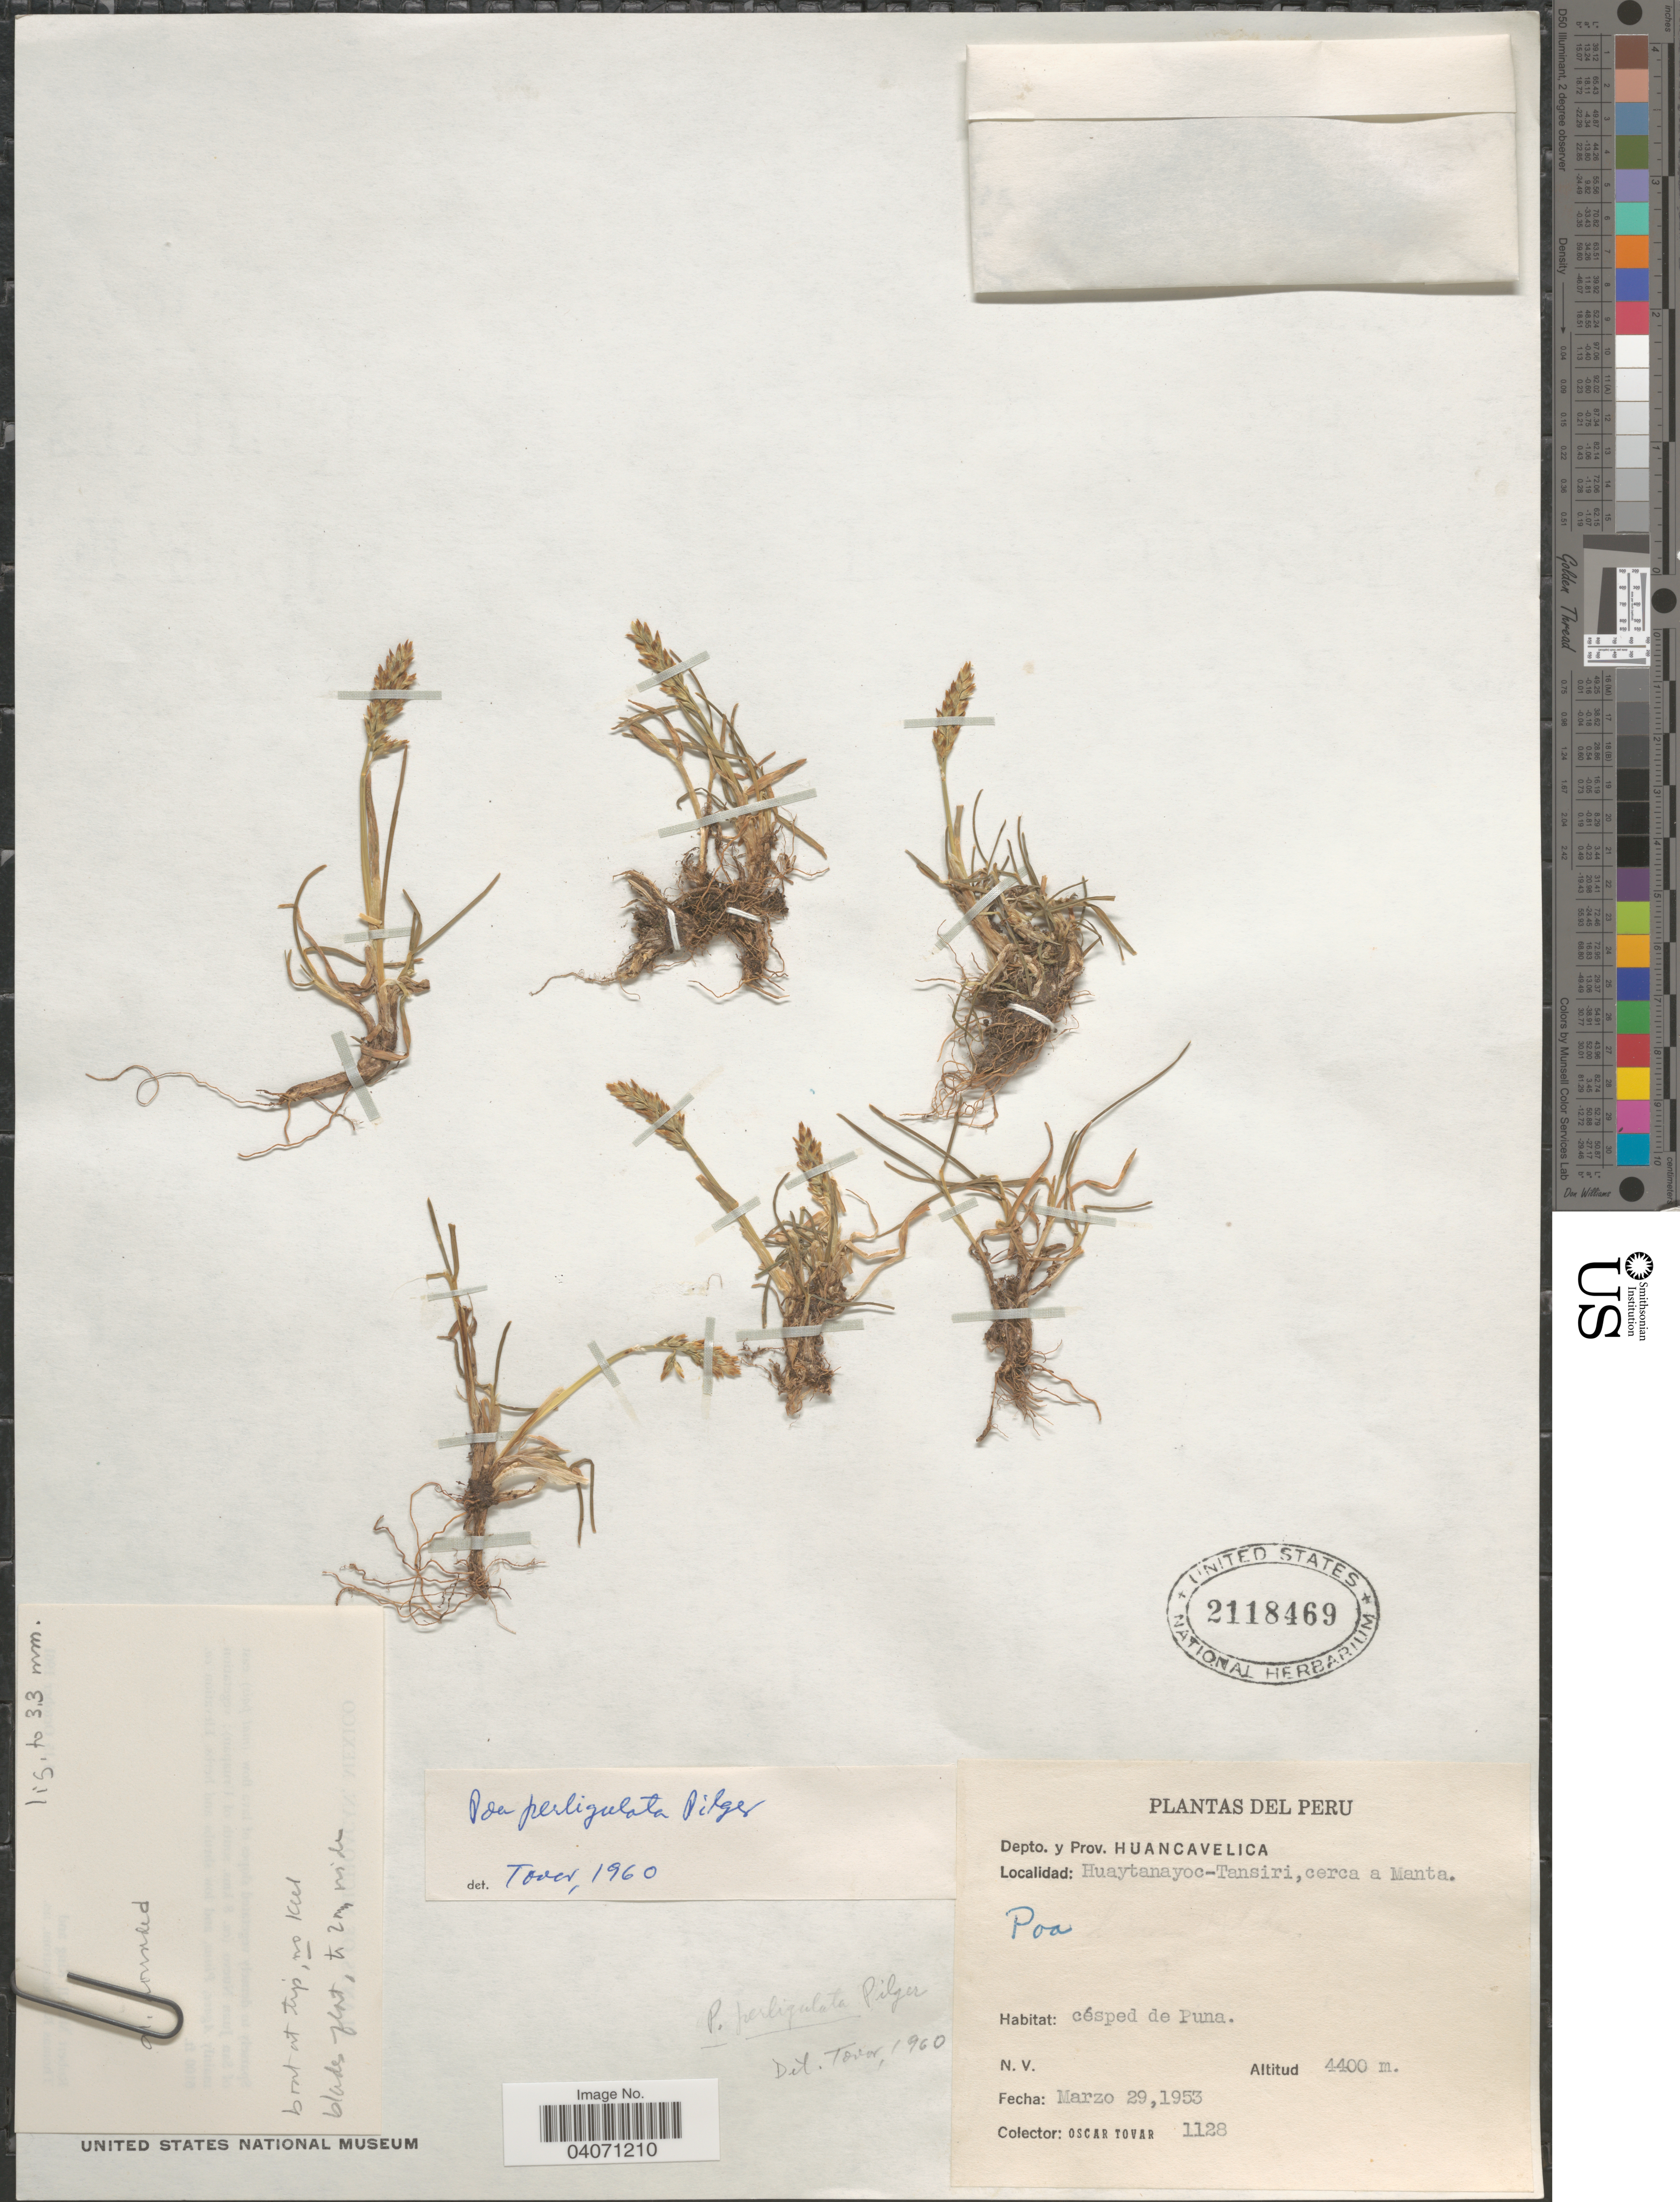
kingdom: Plantae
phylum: Tracheophyta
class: Liliopsida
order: Poales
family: Poaceae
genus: Poa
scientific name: Poa perligulata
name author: Pilg.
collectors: Ó. Tovar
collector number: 1128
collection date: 1953-03-29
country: Peru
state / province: Huancavelica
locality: Depto. y Prov. Huancavelica. Huaytanayoc-Tansiri, cerca a Manta.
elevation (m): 4400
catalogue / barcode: US 2118469